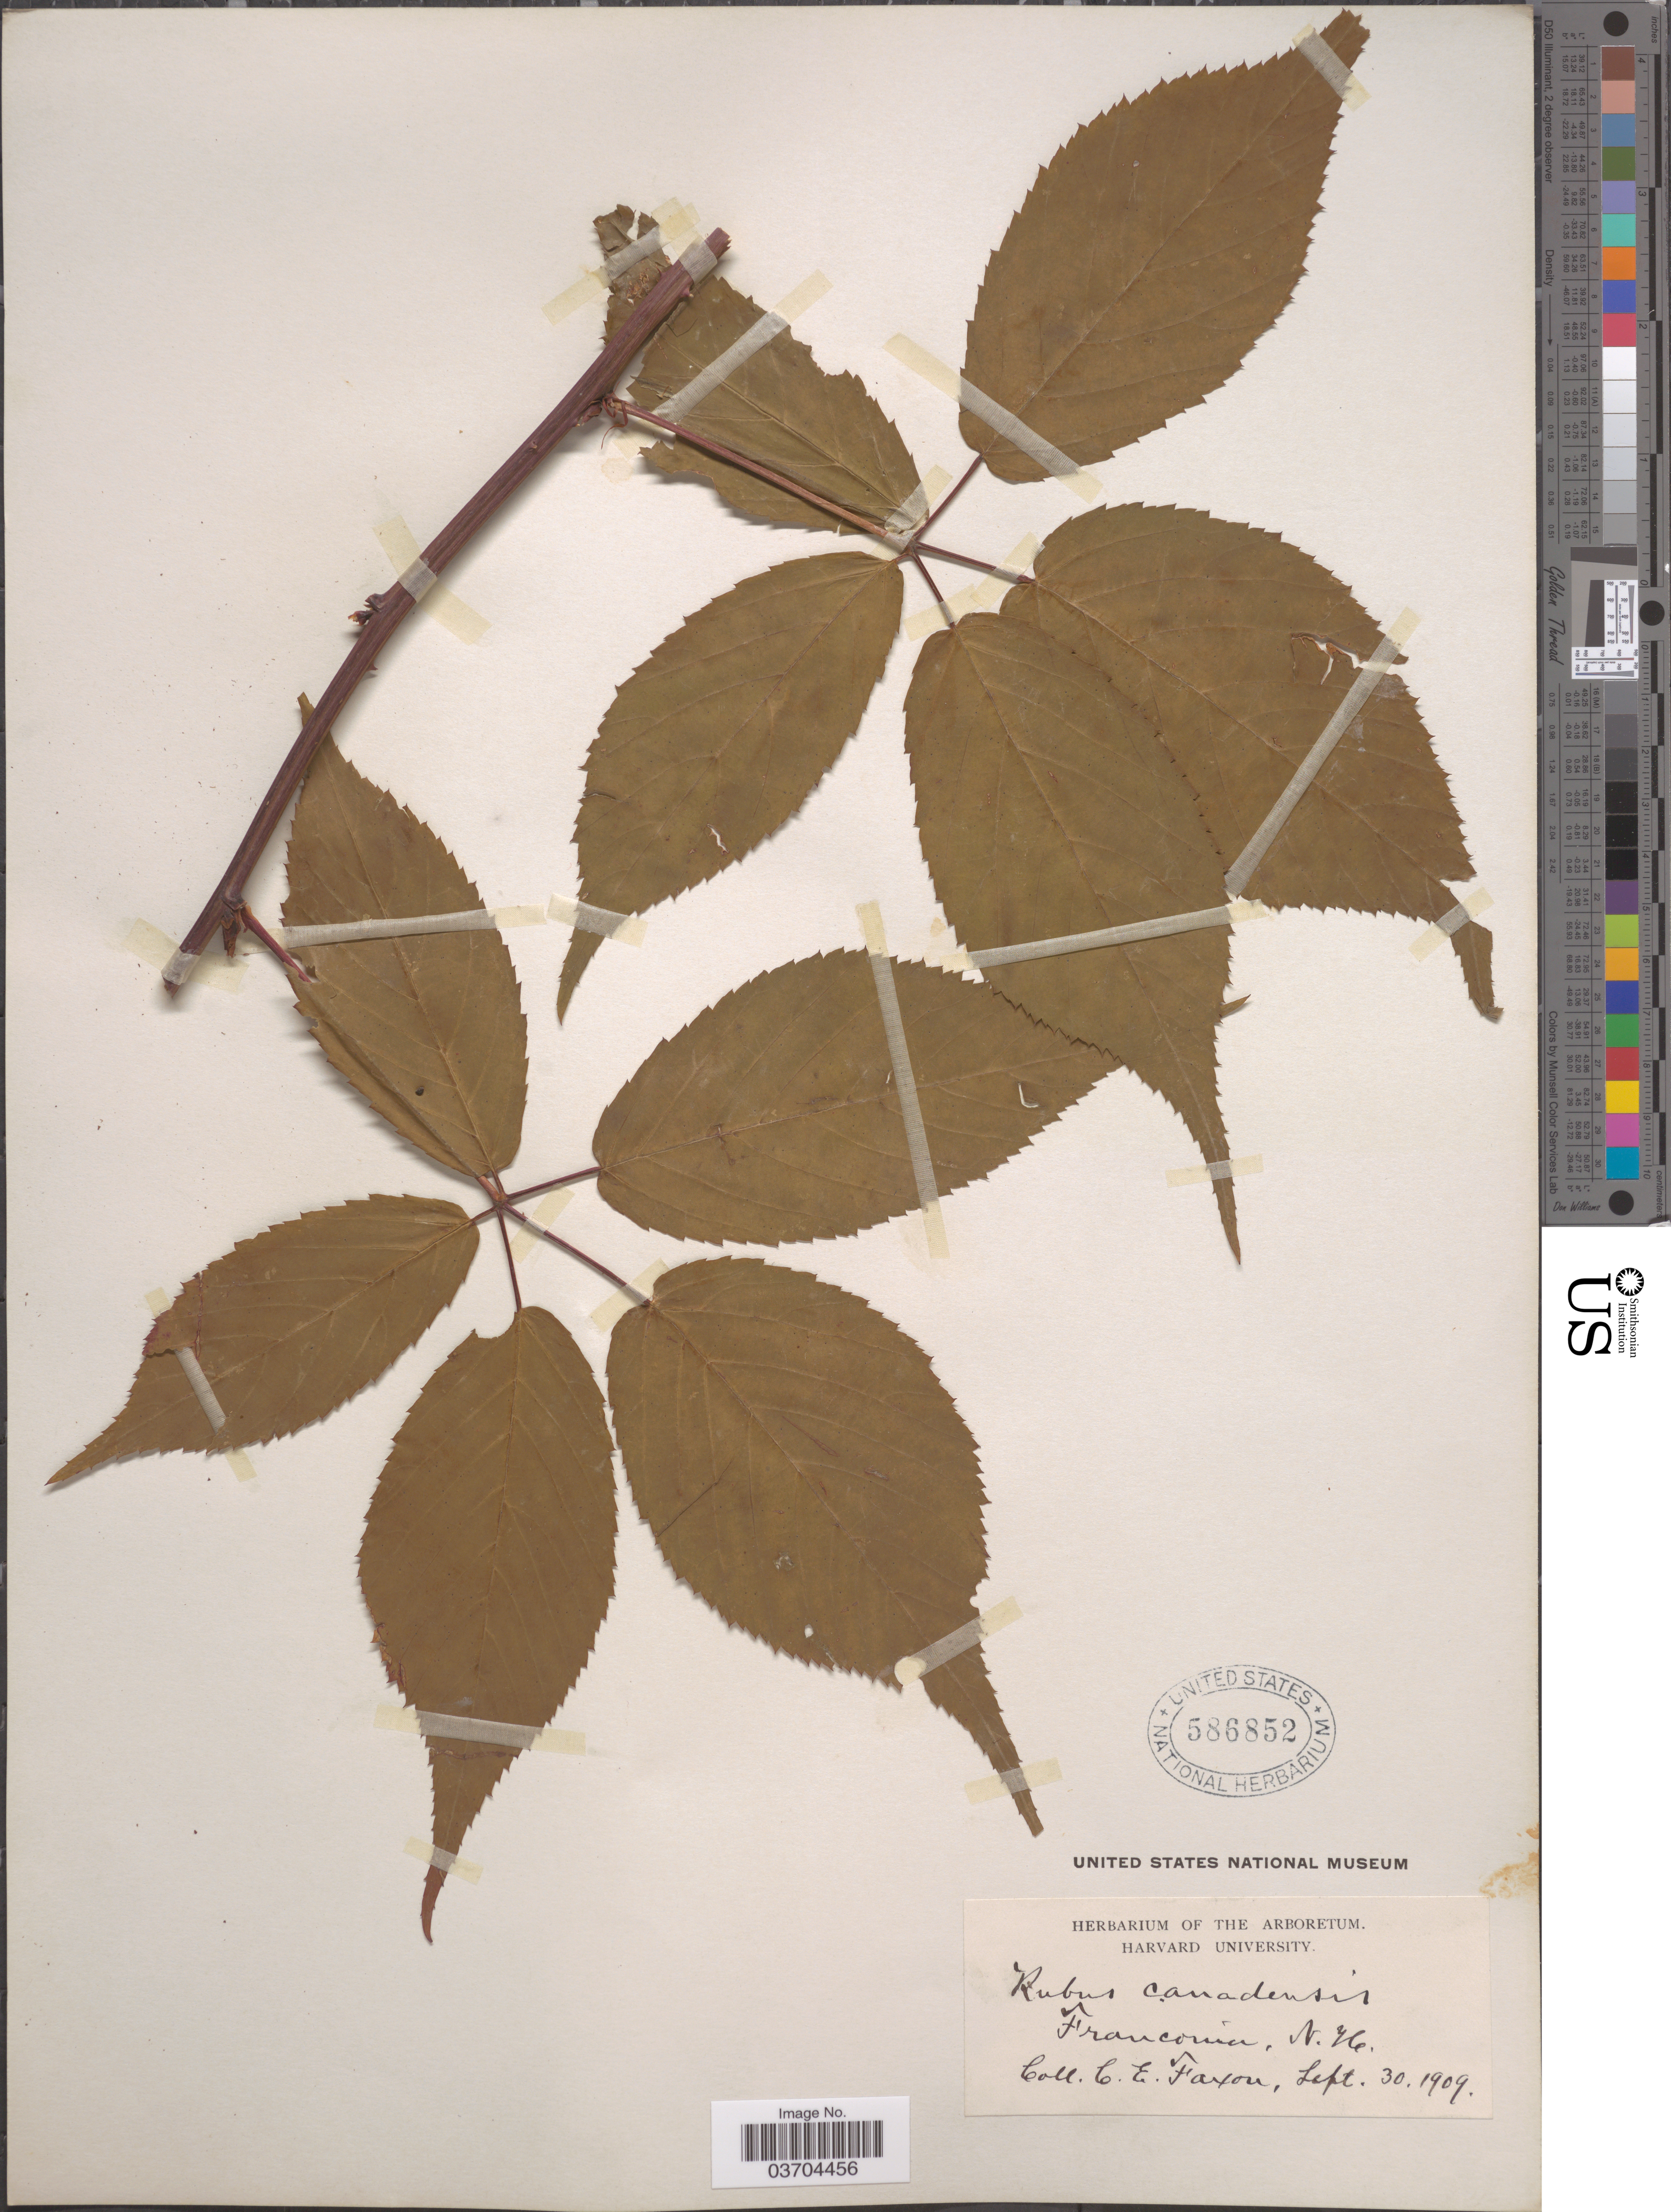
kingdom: Plantae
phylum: Tracheophyta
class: Magnoliopsida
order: Rosales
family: Rosaceae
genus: Rubus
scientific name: Rubus canadensis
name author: L.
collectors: C. Faxon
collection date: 1909-09-30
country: United States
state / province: New Hampshire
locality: Franconia.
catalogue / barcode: US 586852